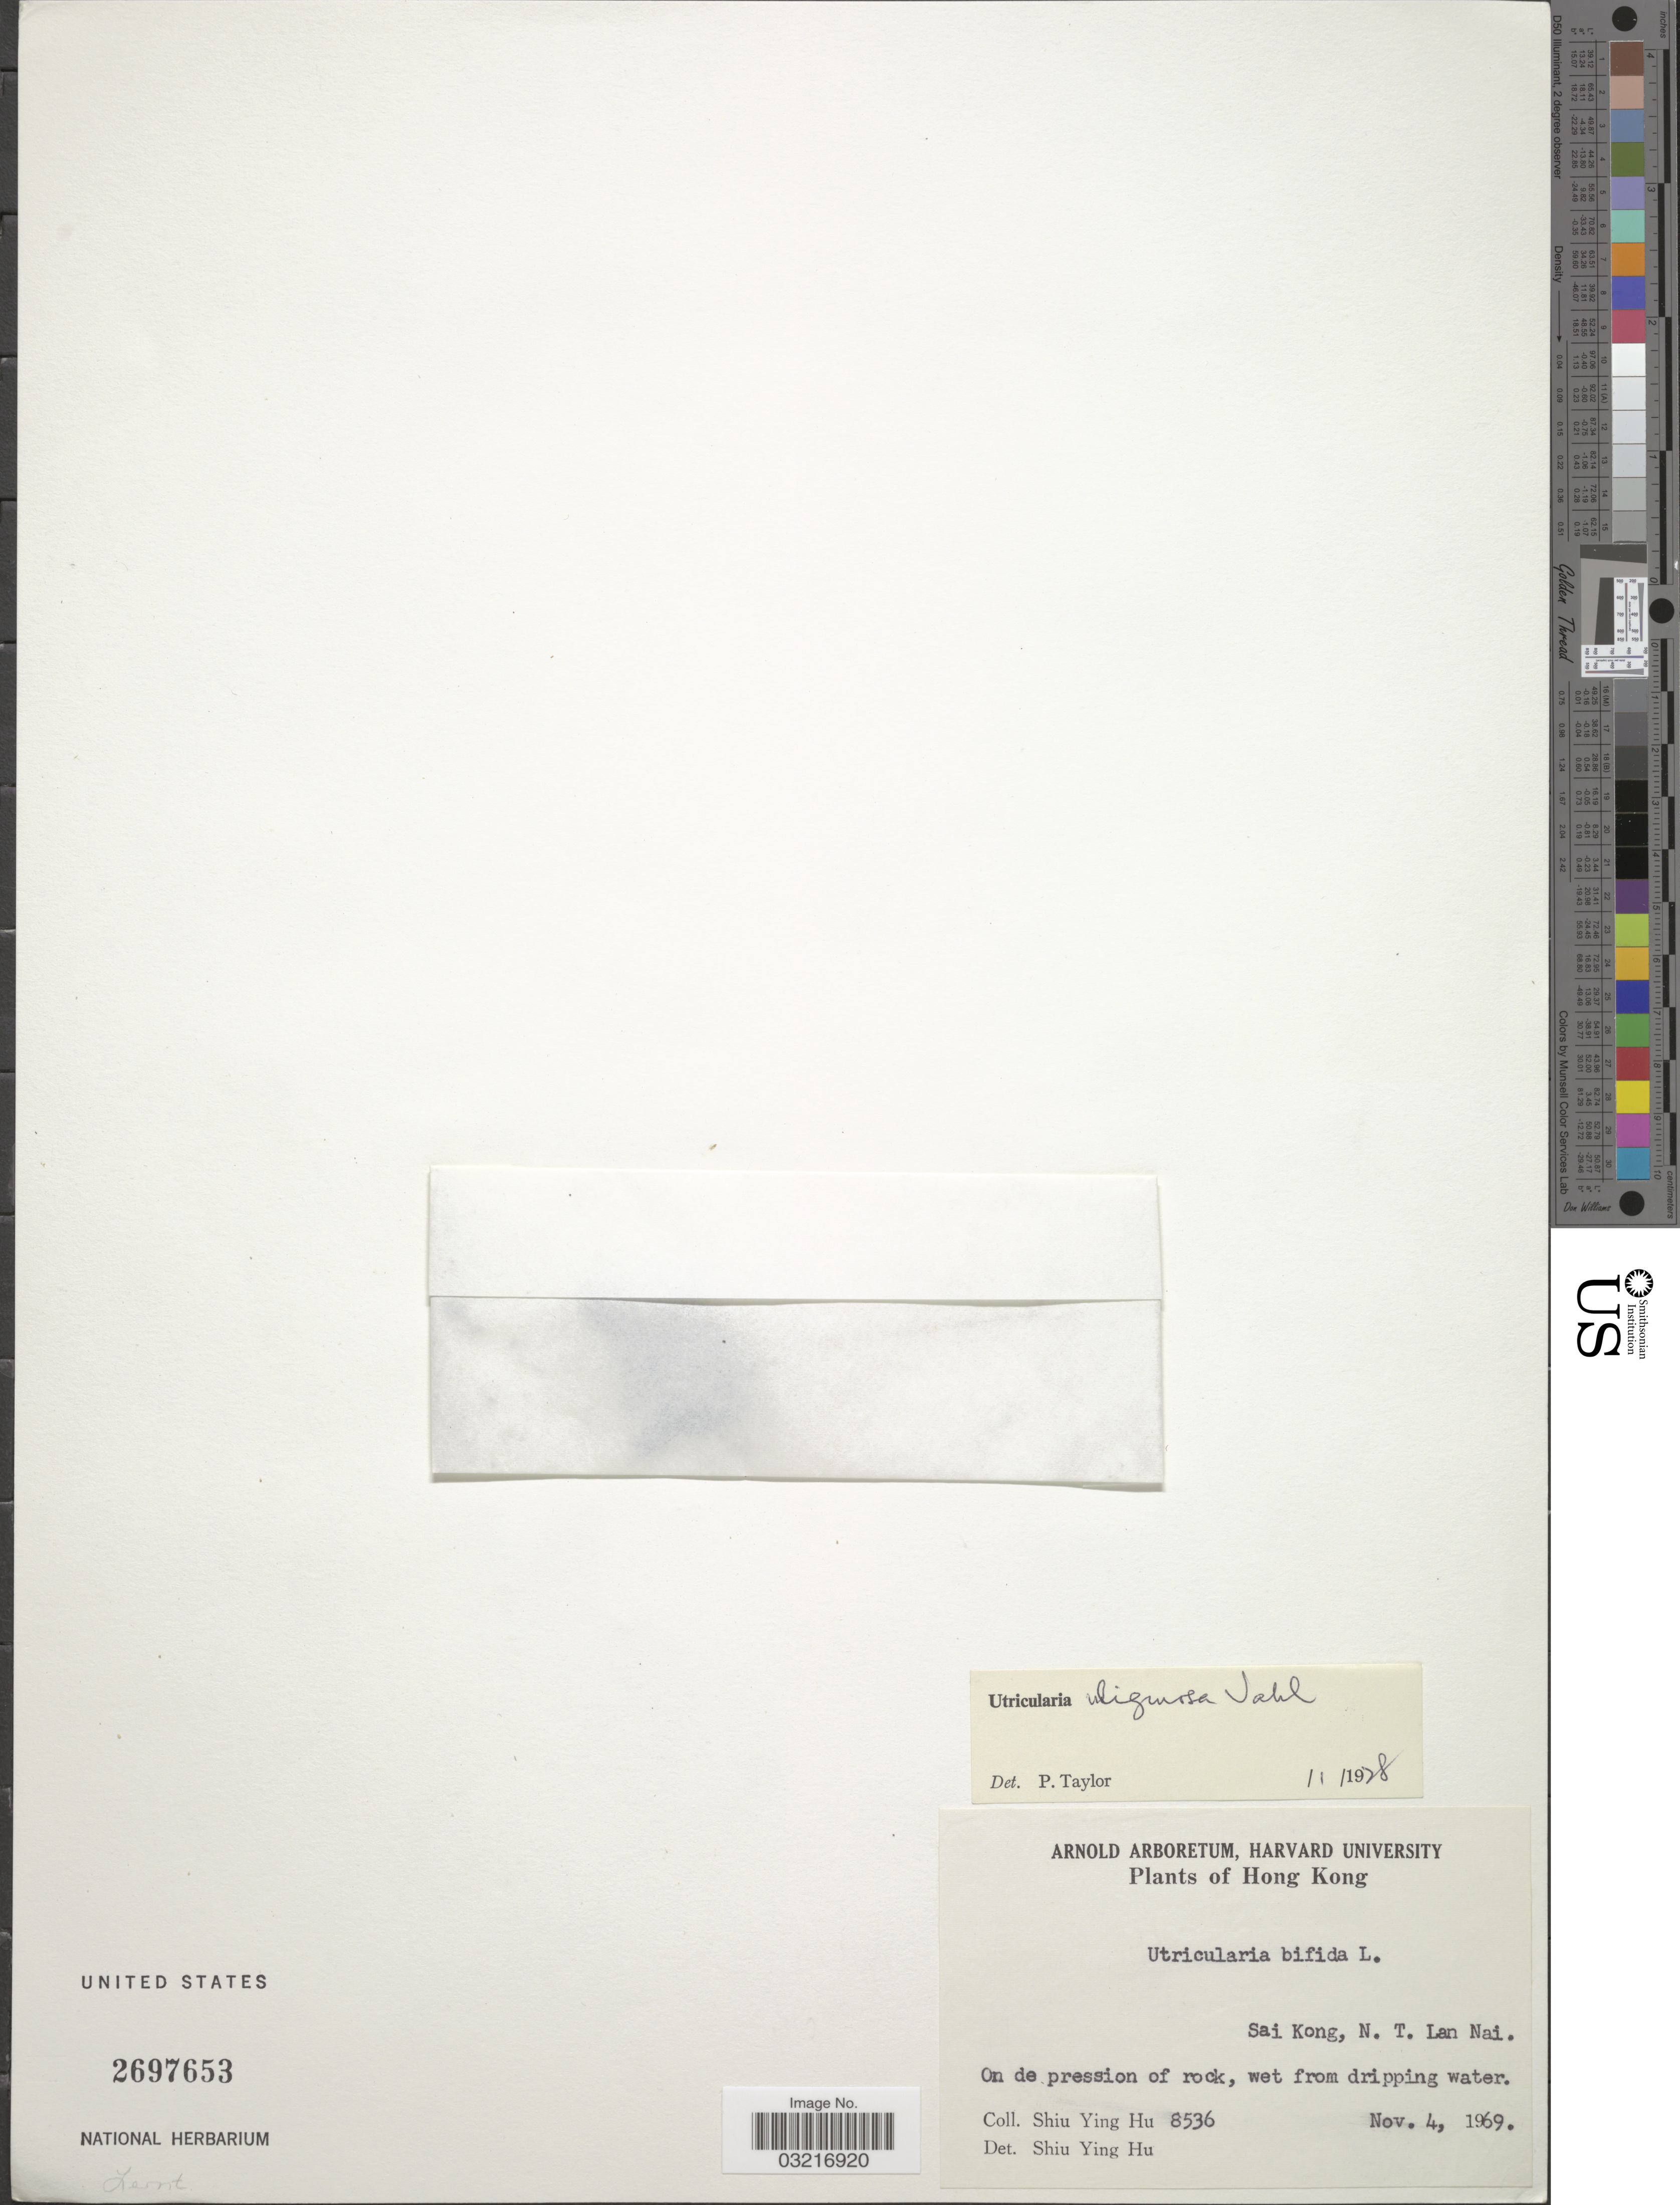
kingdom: Plantae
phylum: Tracheophyta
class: Magnoliopsida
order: Lamiales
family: Lentibulariaceae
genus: Utricularia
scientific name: Utricularia uliginosa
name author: Vahl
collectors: S. Y. Hu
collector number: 8536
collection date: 1969-11-04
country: China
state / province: Hong Kong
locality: Sai Kong, N.T. Lan Nai.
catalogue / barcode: US 2697653